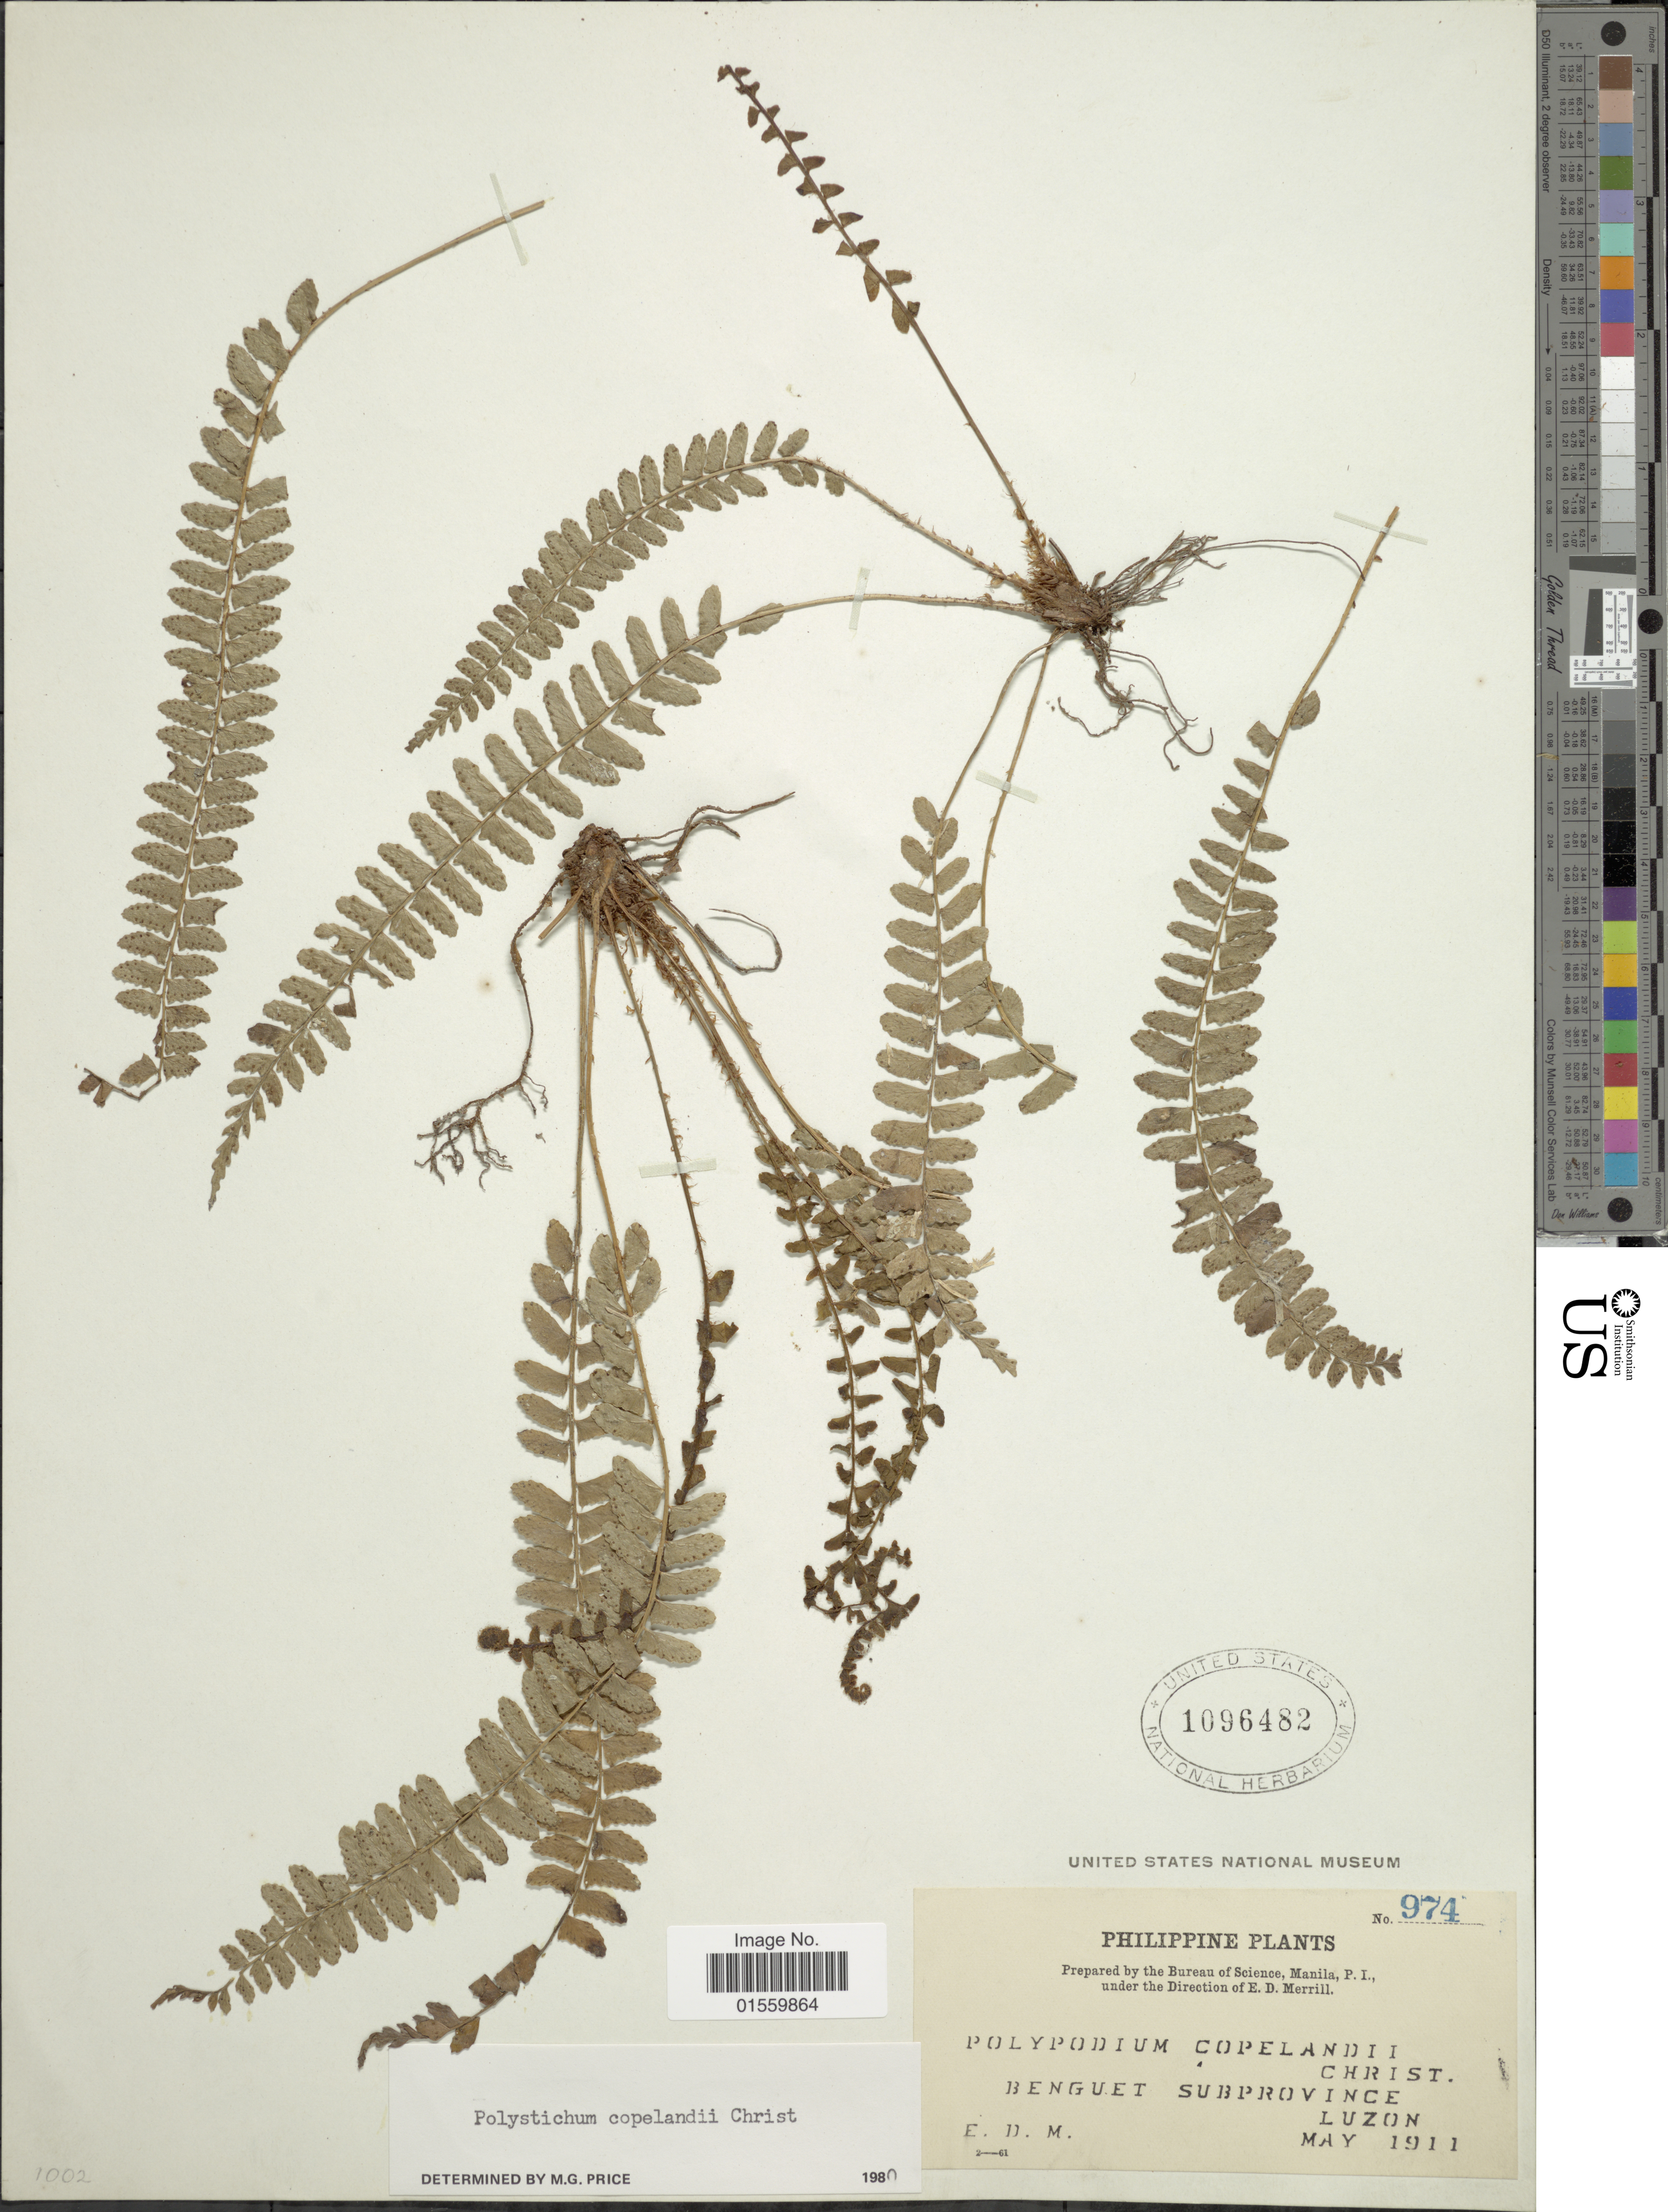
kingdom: Plantae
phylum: Tracheophyta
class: Polypodiopsida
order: Polypodiales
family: Dryopteridaceae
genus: Polystichum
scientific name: Polystichum deltodon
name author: (Baker) Diels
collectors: E. D. Merrill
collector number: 974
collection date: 1911-05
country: Philippines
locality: Benguet Subprovince, Luzon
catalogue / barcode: US 1096482